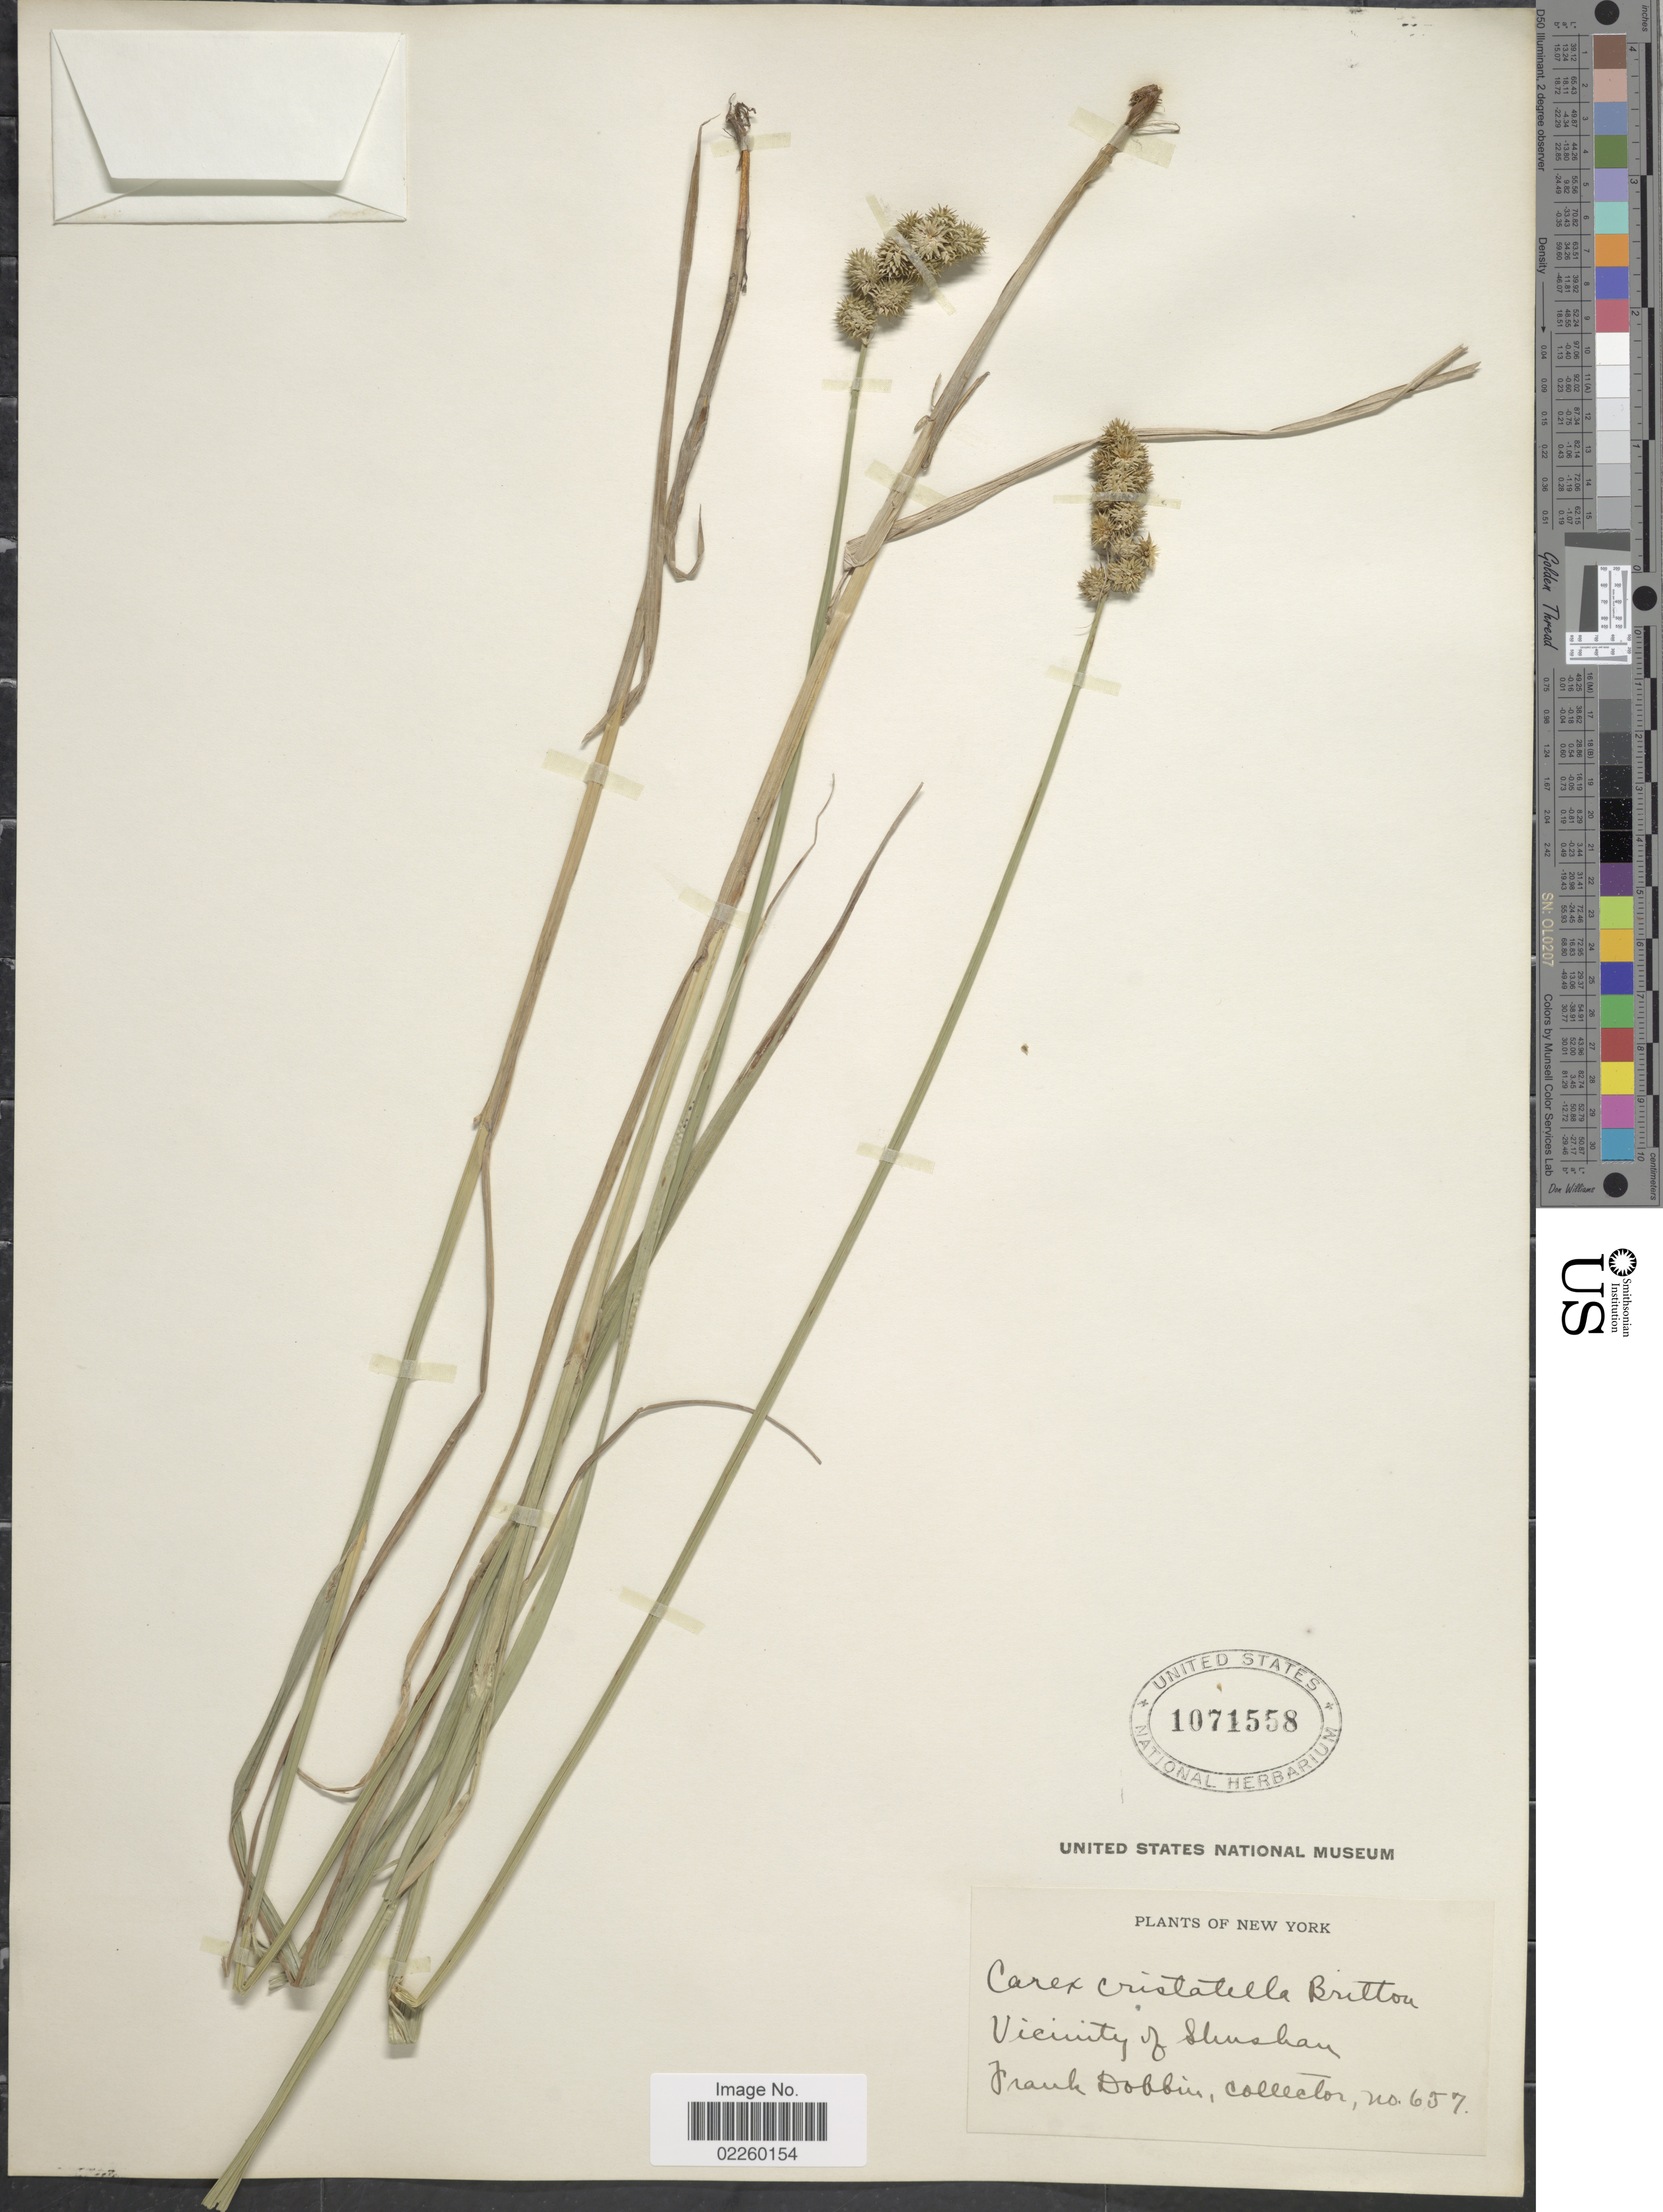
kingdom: Plantae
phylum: Tracheophyta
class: Liliopsida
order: Poales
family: Cyperaceae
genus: Carex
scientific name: Carex cristatella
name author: Britton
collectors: F. Dobbin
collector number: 657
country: United States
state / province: New York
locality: Vicinity of Shushan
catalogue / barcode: US 1071558